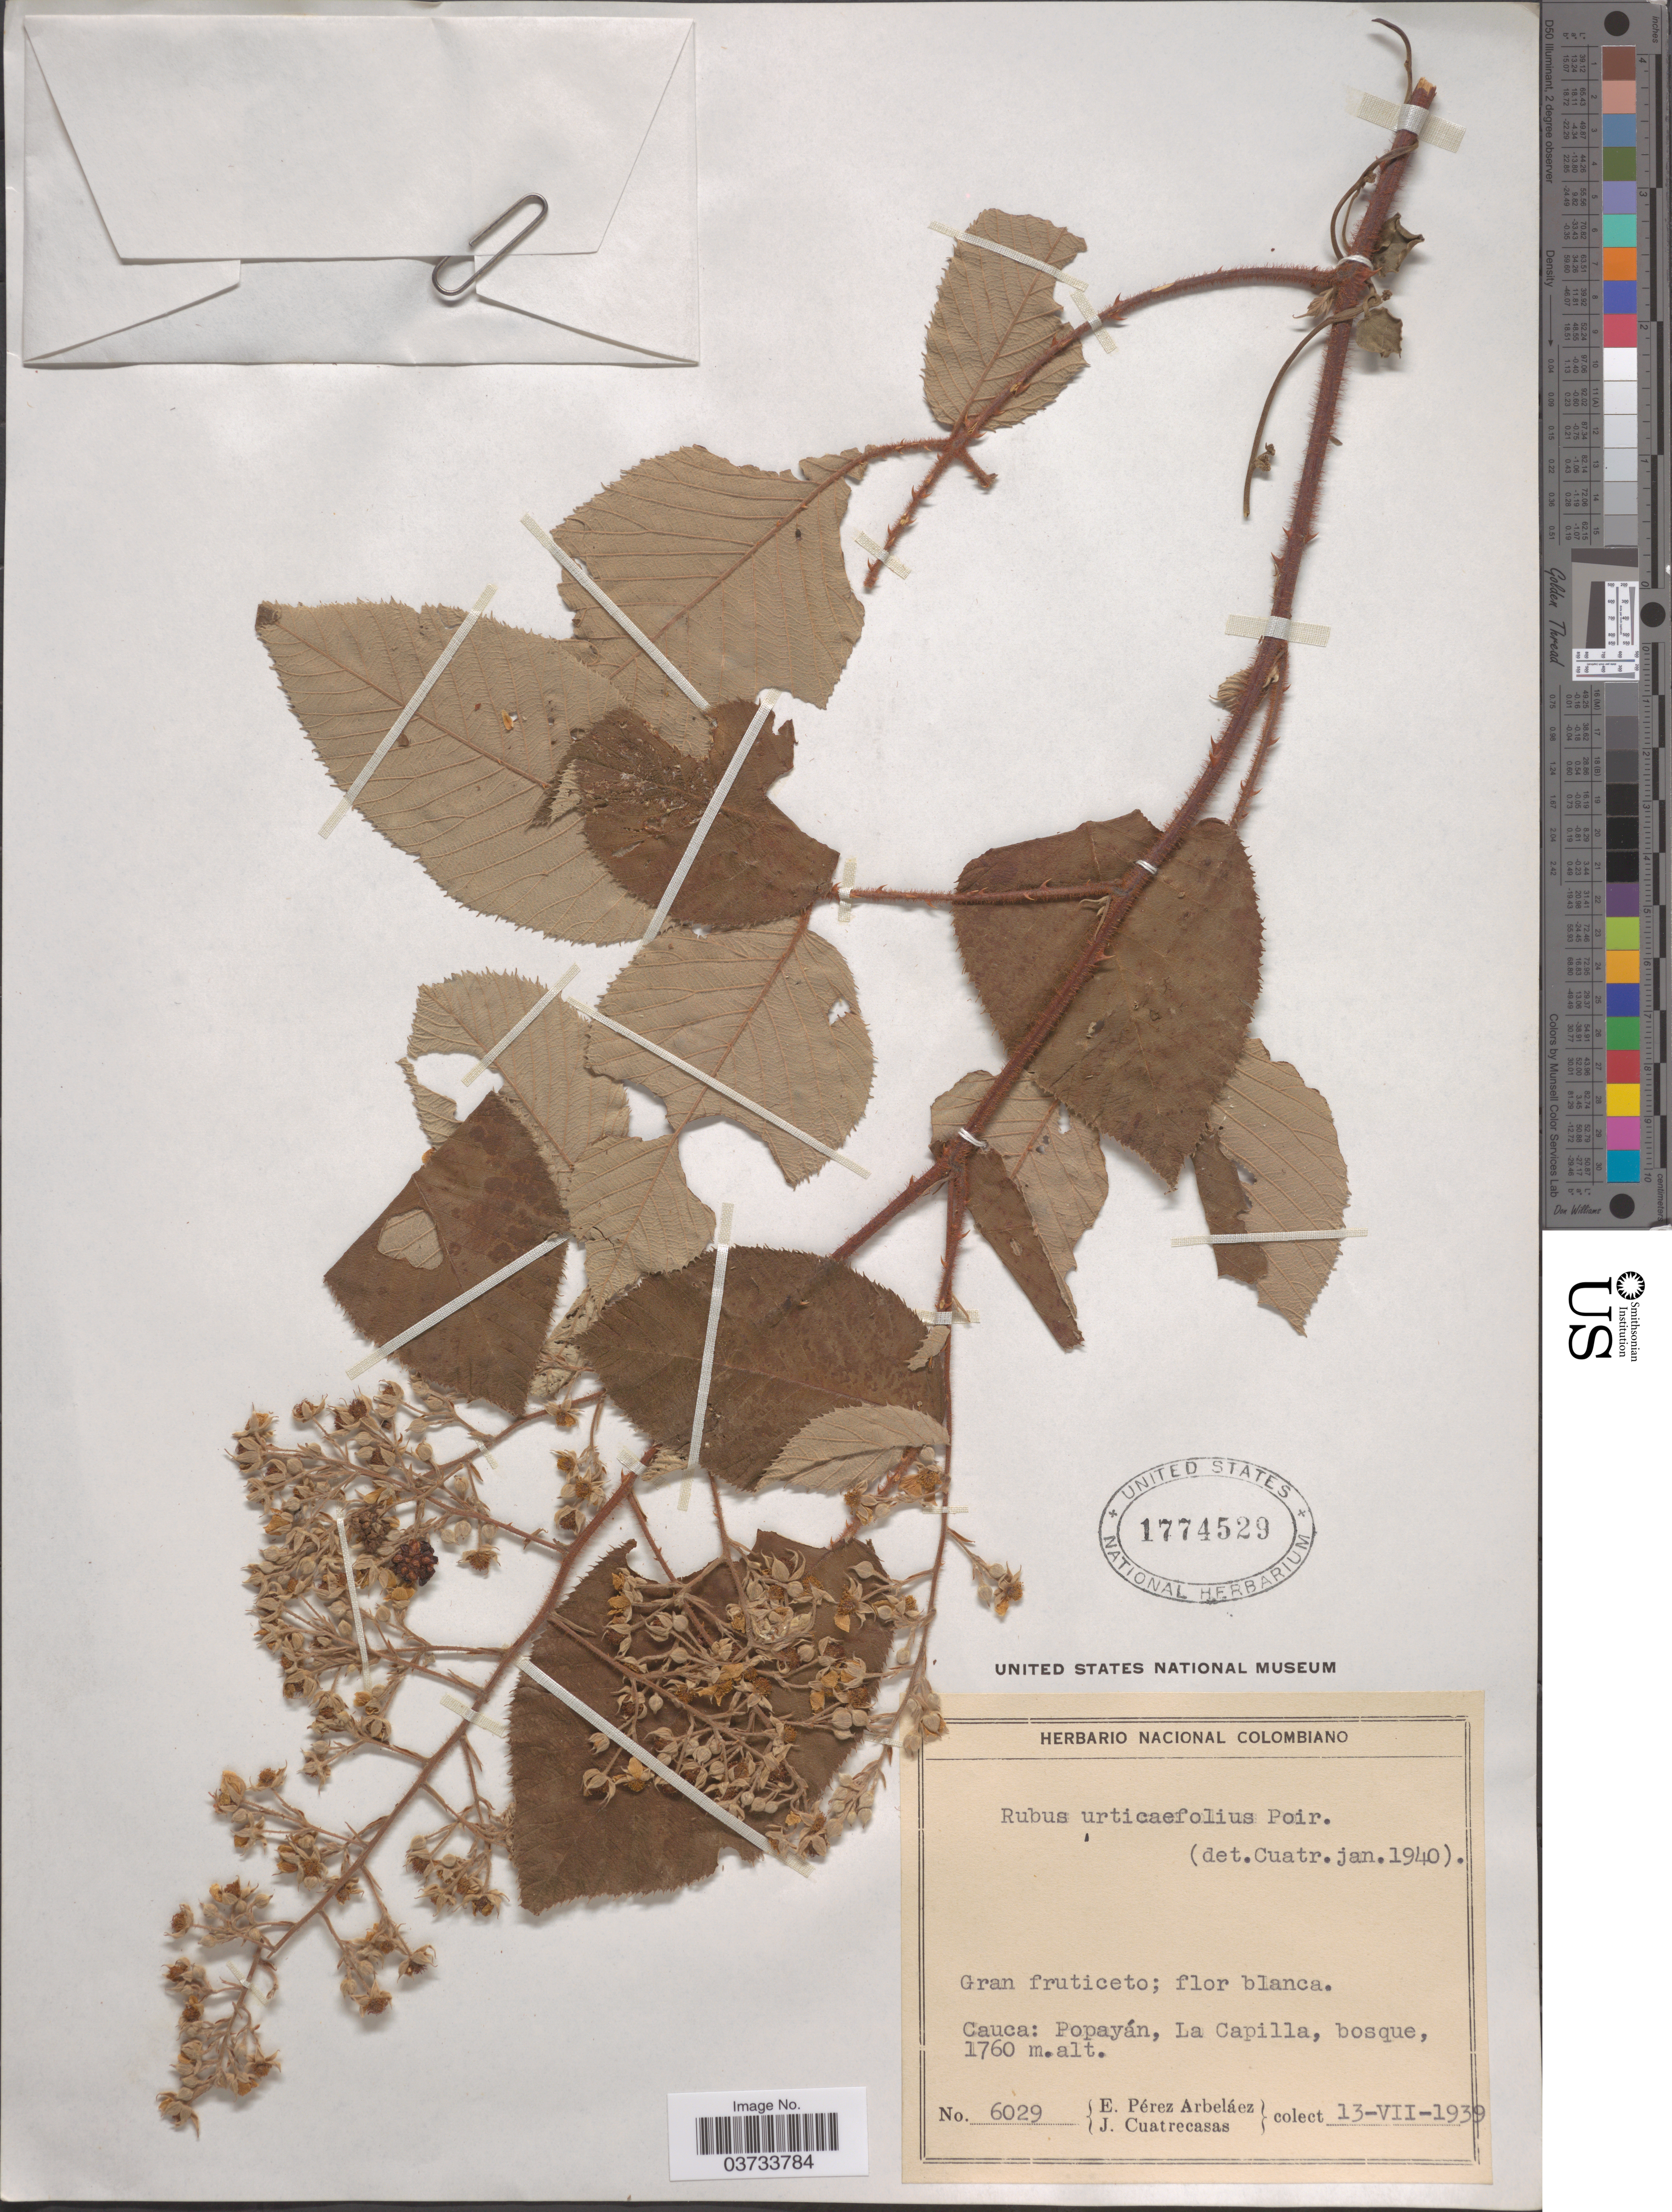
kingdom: Plantae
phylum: Tracheophyta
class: Magnoliopsida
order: Rosales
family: Rosaceae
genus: Rubus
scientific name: Rubus urticifolius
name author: Poir.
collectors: E. Pérez Arbeláez & J. Cuatrecasas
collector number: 6029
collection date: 1939-07-13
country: Colombia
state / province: Cauca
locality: Popayán, La Capilla, bosque.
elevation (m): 1760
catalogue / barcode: US 1774529